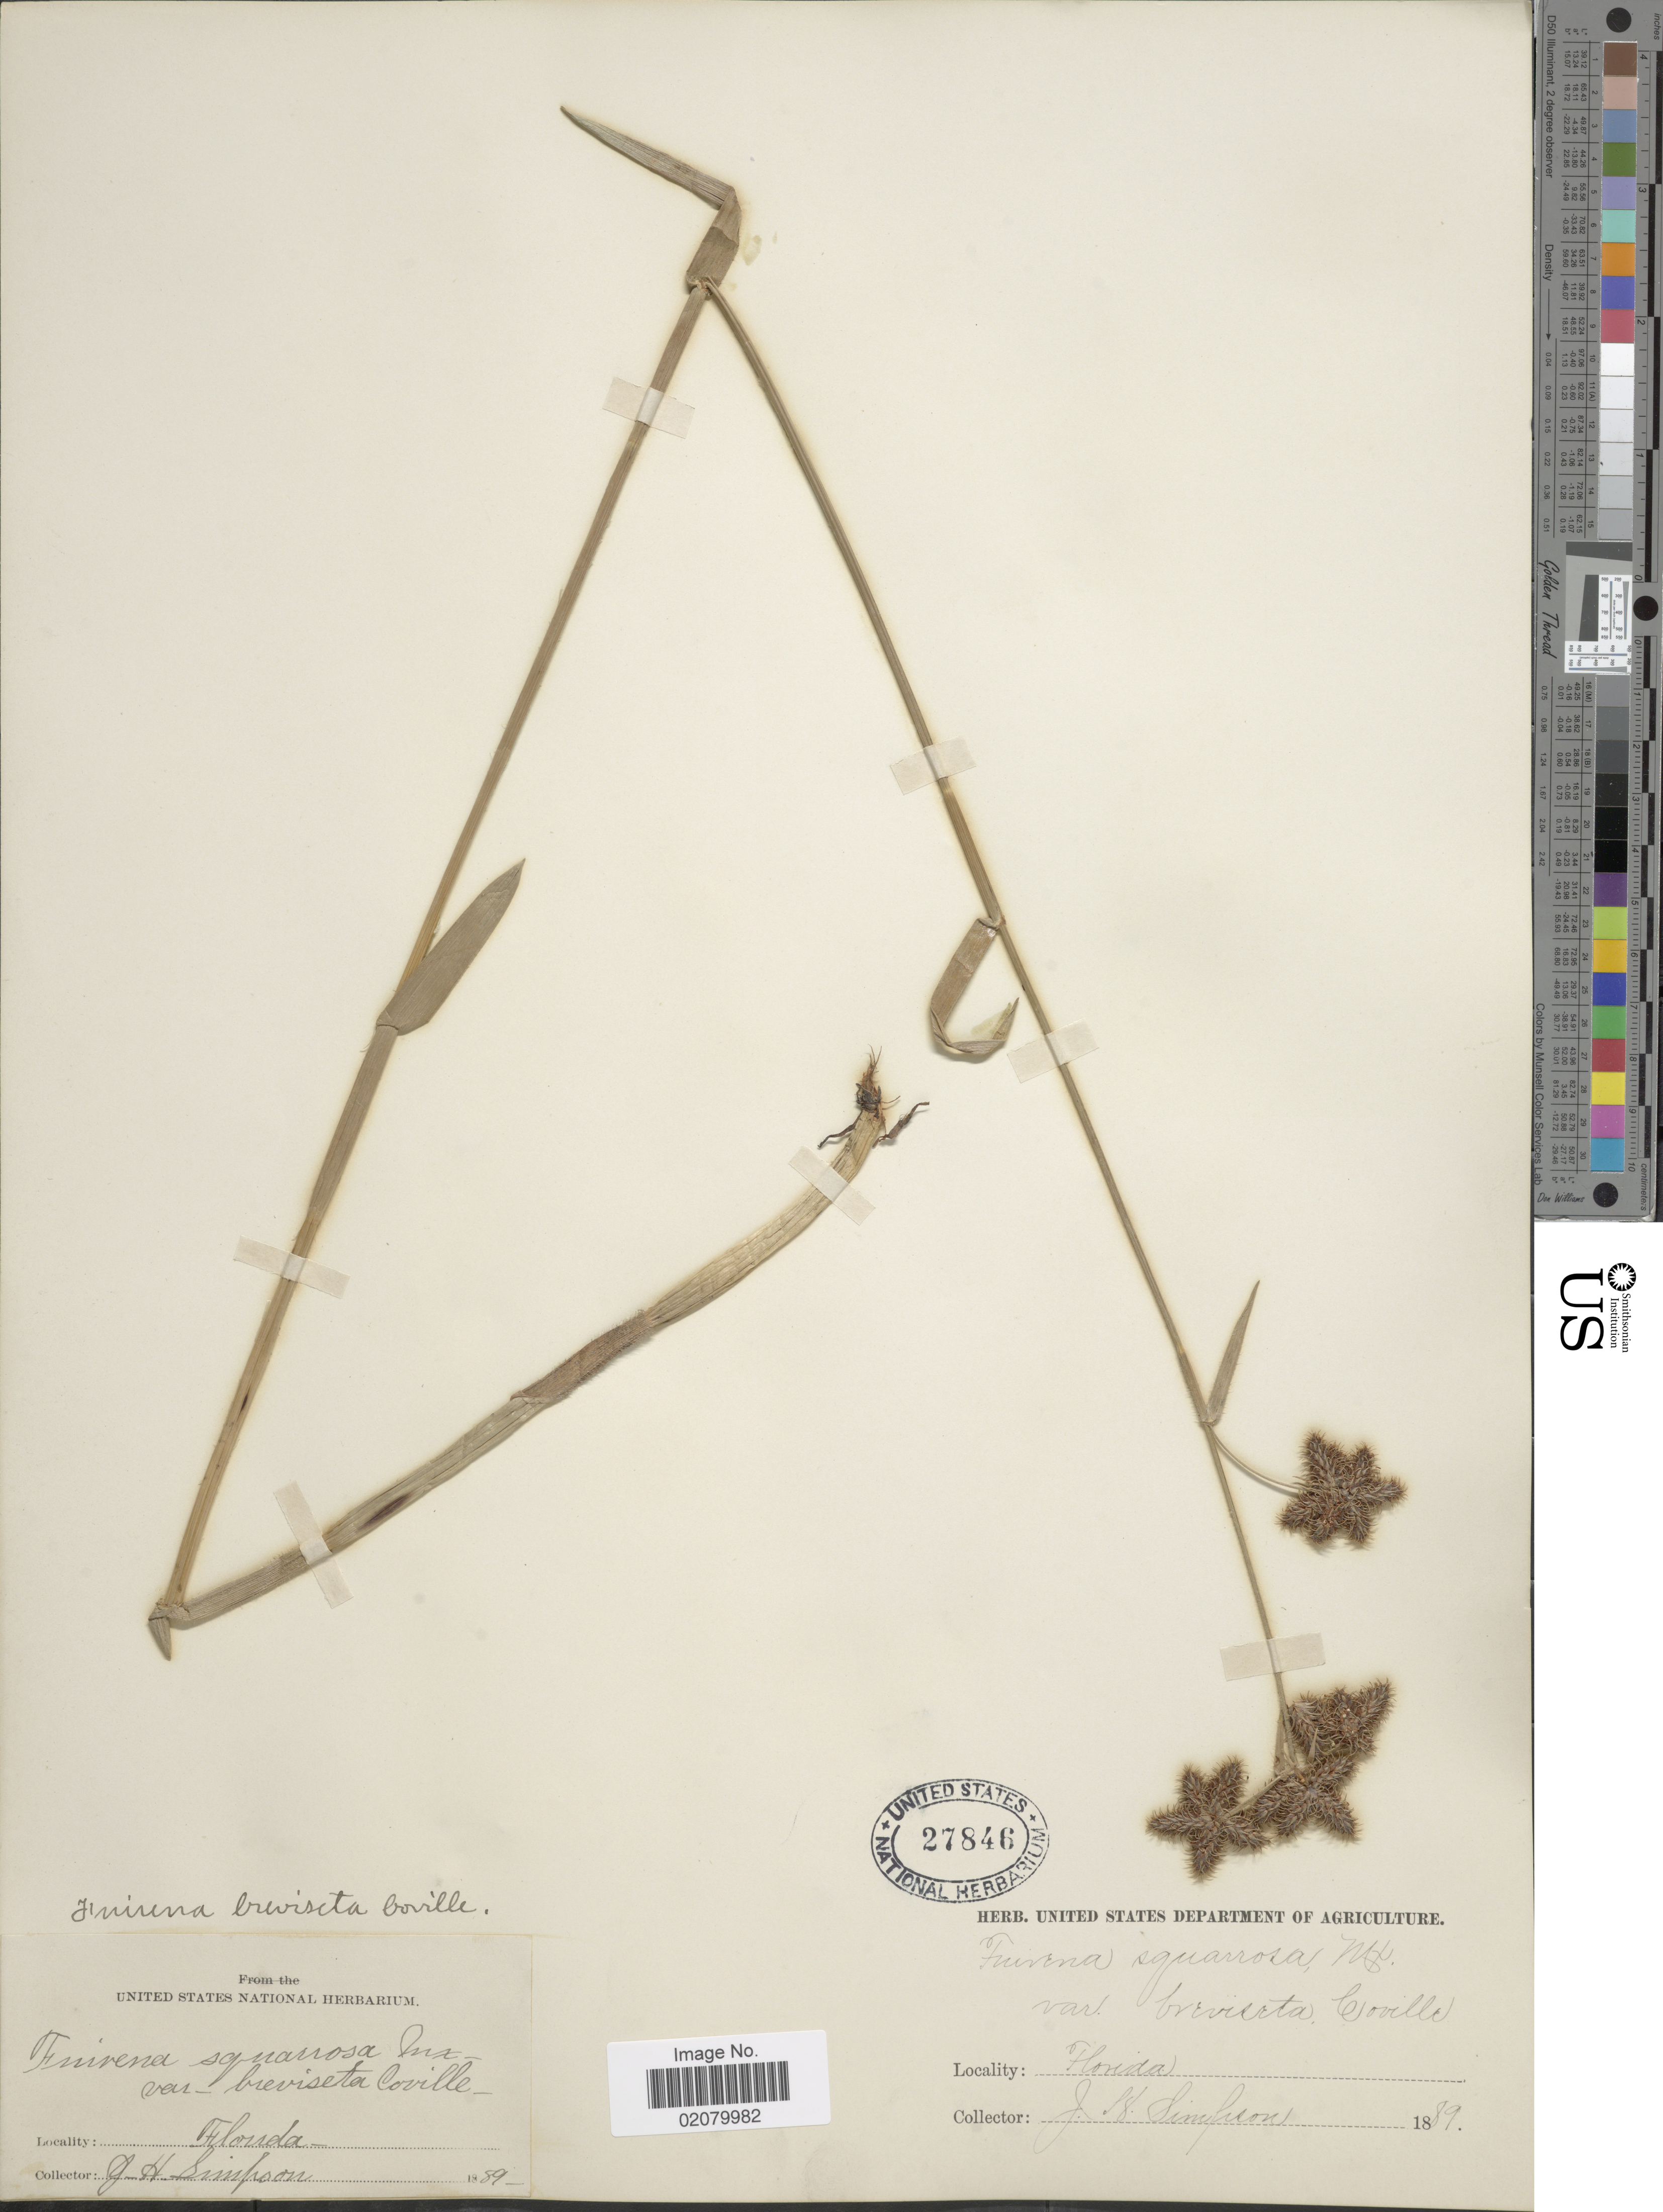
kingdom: Plantae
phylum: Tracheophyta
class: Liliopsida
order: Poales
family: Cyperaceae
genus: Fuirena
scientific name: Fuirena squarrosa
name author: Michx.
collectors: J. H. Simpson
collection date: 1889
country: United States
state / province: Florida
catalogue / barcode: US 27846